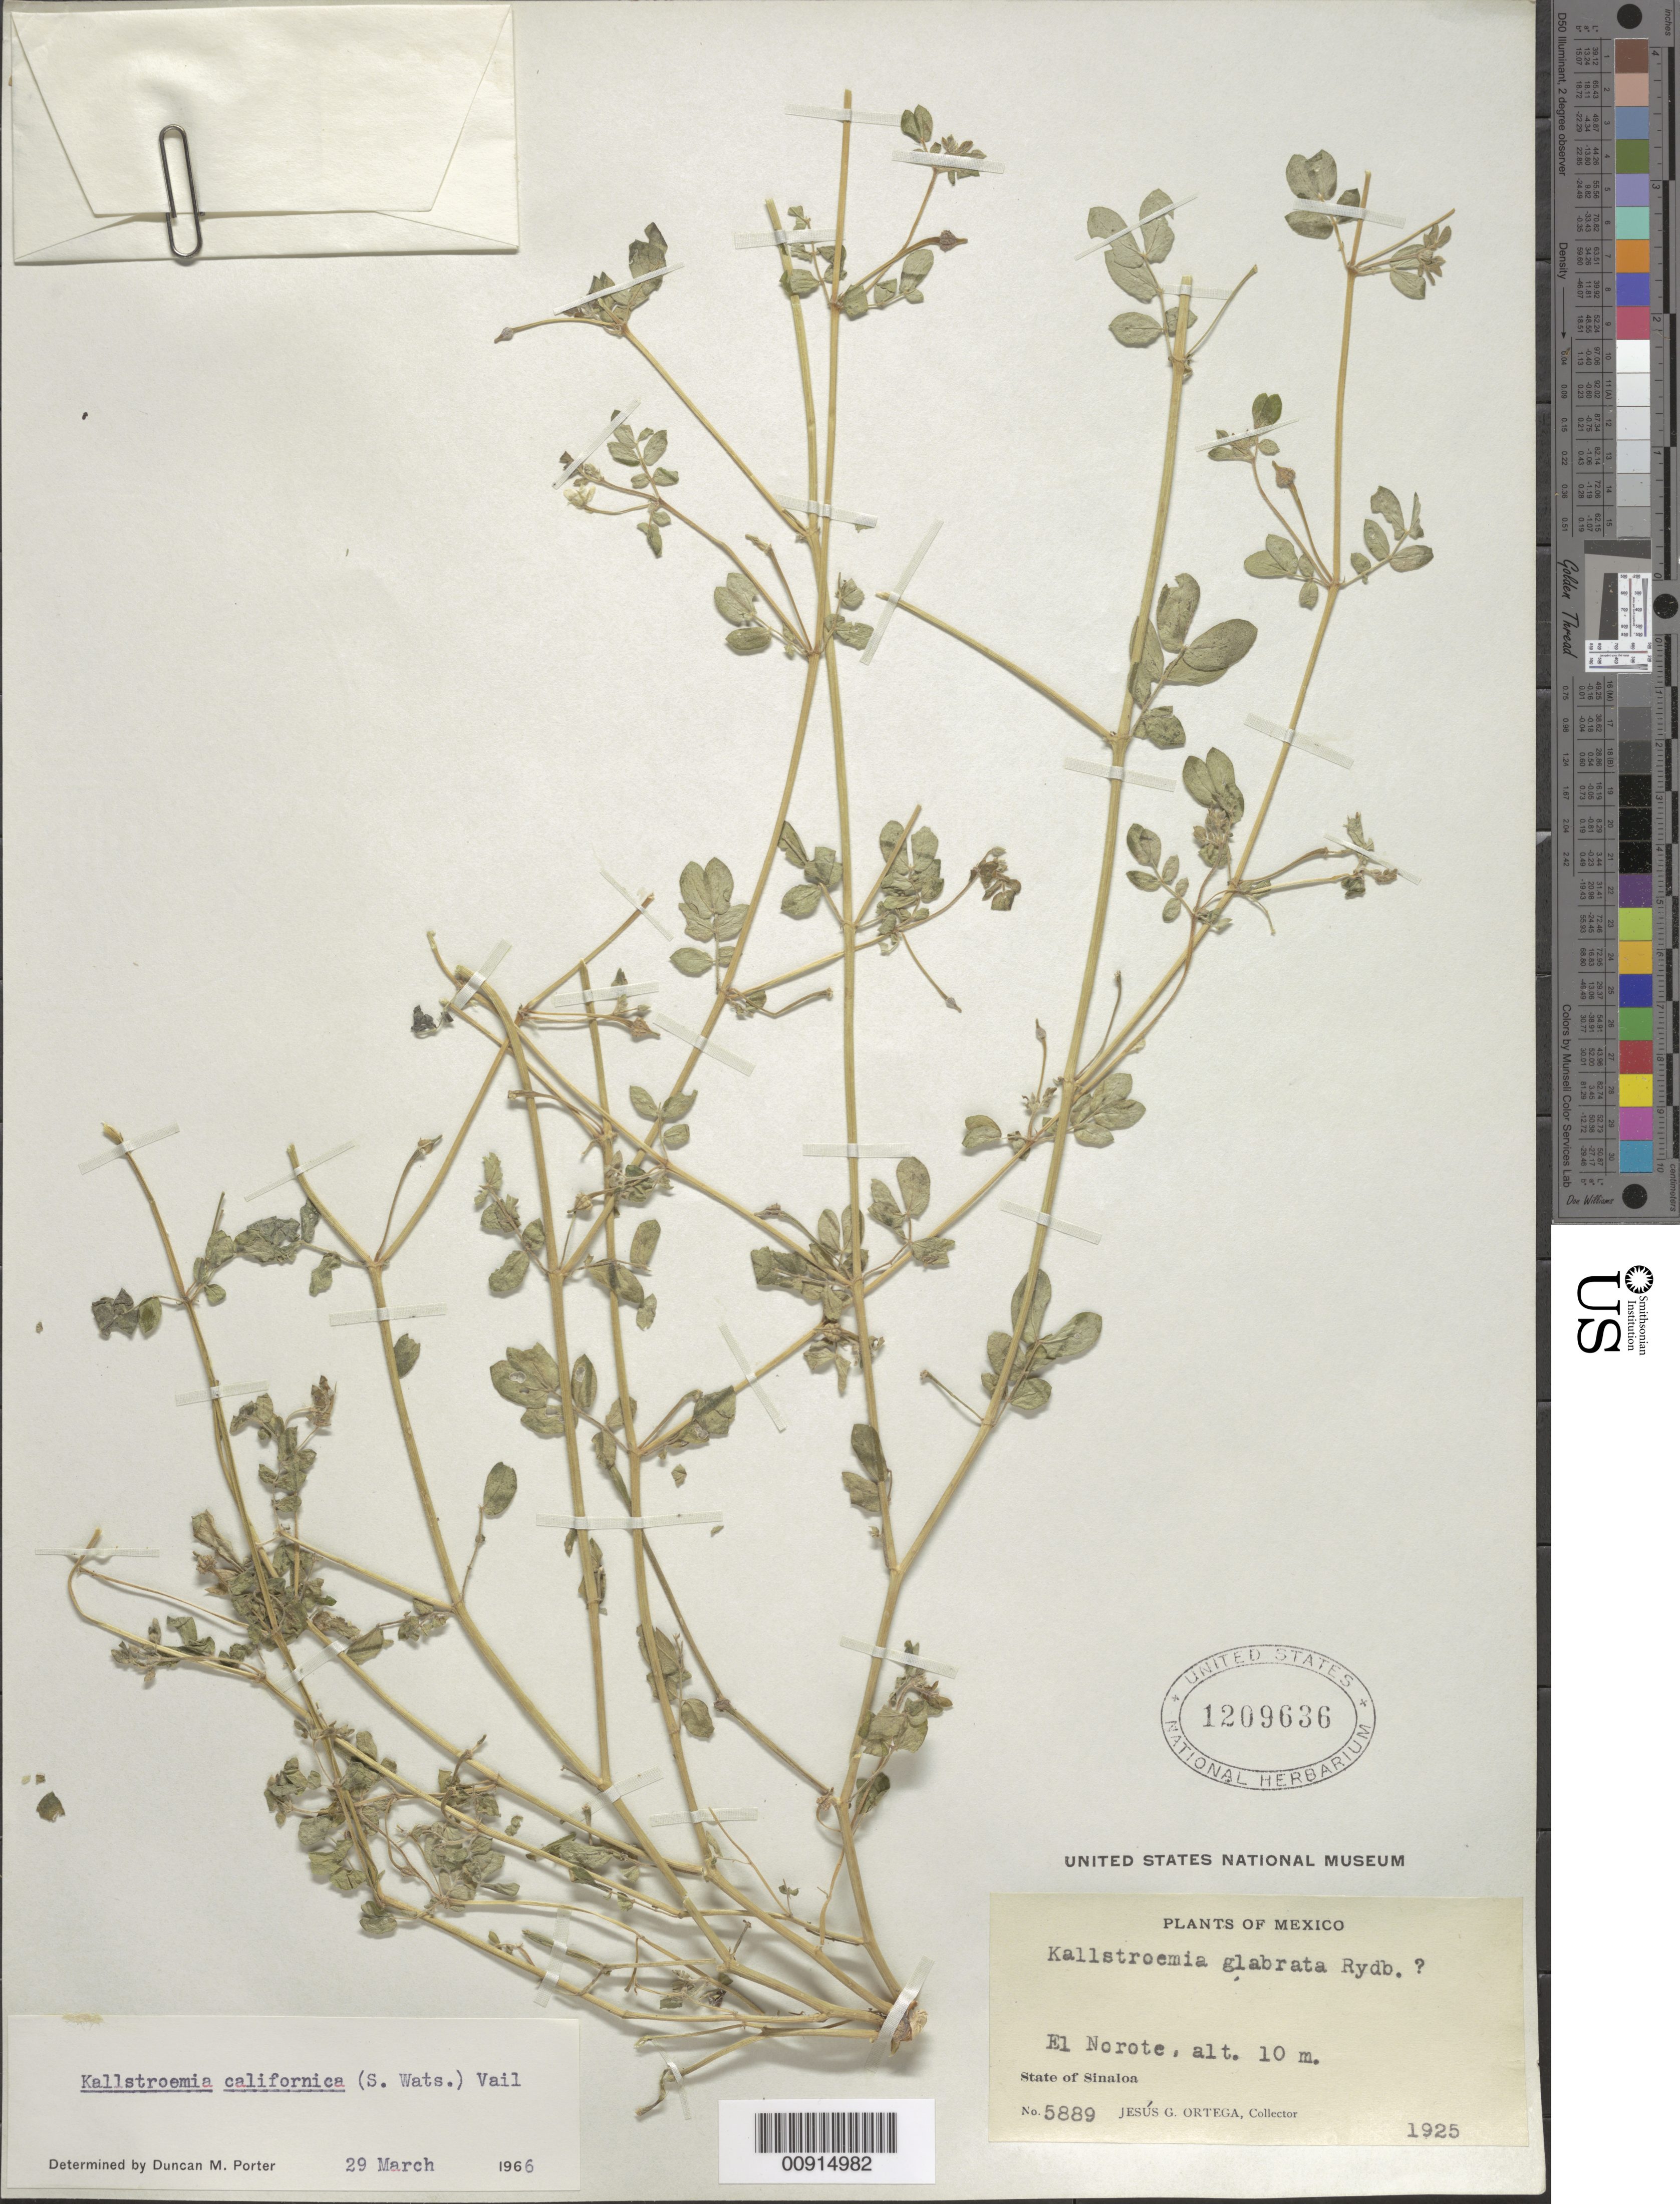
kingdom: Plantae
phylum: Tracheophyta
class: Magnoliopsida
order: Zygophyllales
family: Zygophyllaceae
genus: Kallstroemia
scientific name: Kallstroemia californica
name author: (S. Watson) Vail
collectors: J. Ortega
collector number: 5889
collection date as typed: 1925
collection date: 1925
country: Mexico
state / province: Sinaloa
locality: State of Sinaloa: El Norote.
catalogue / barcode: US 1209636